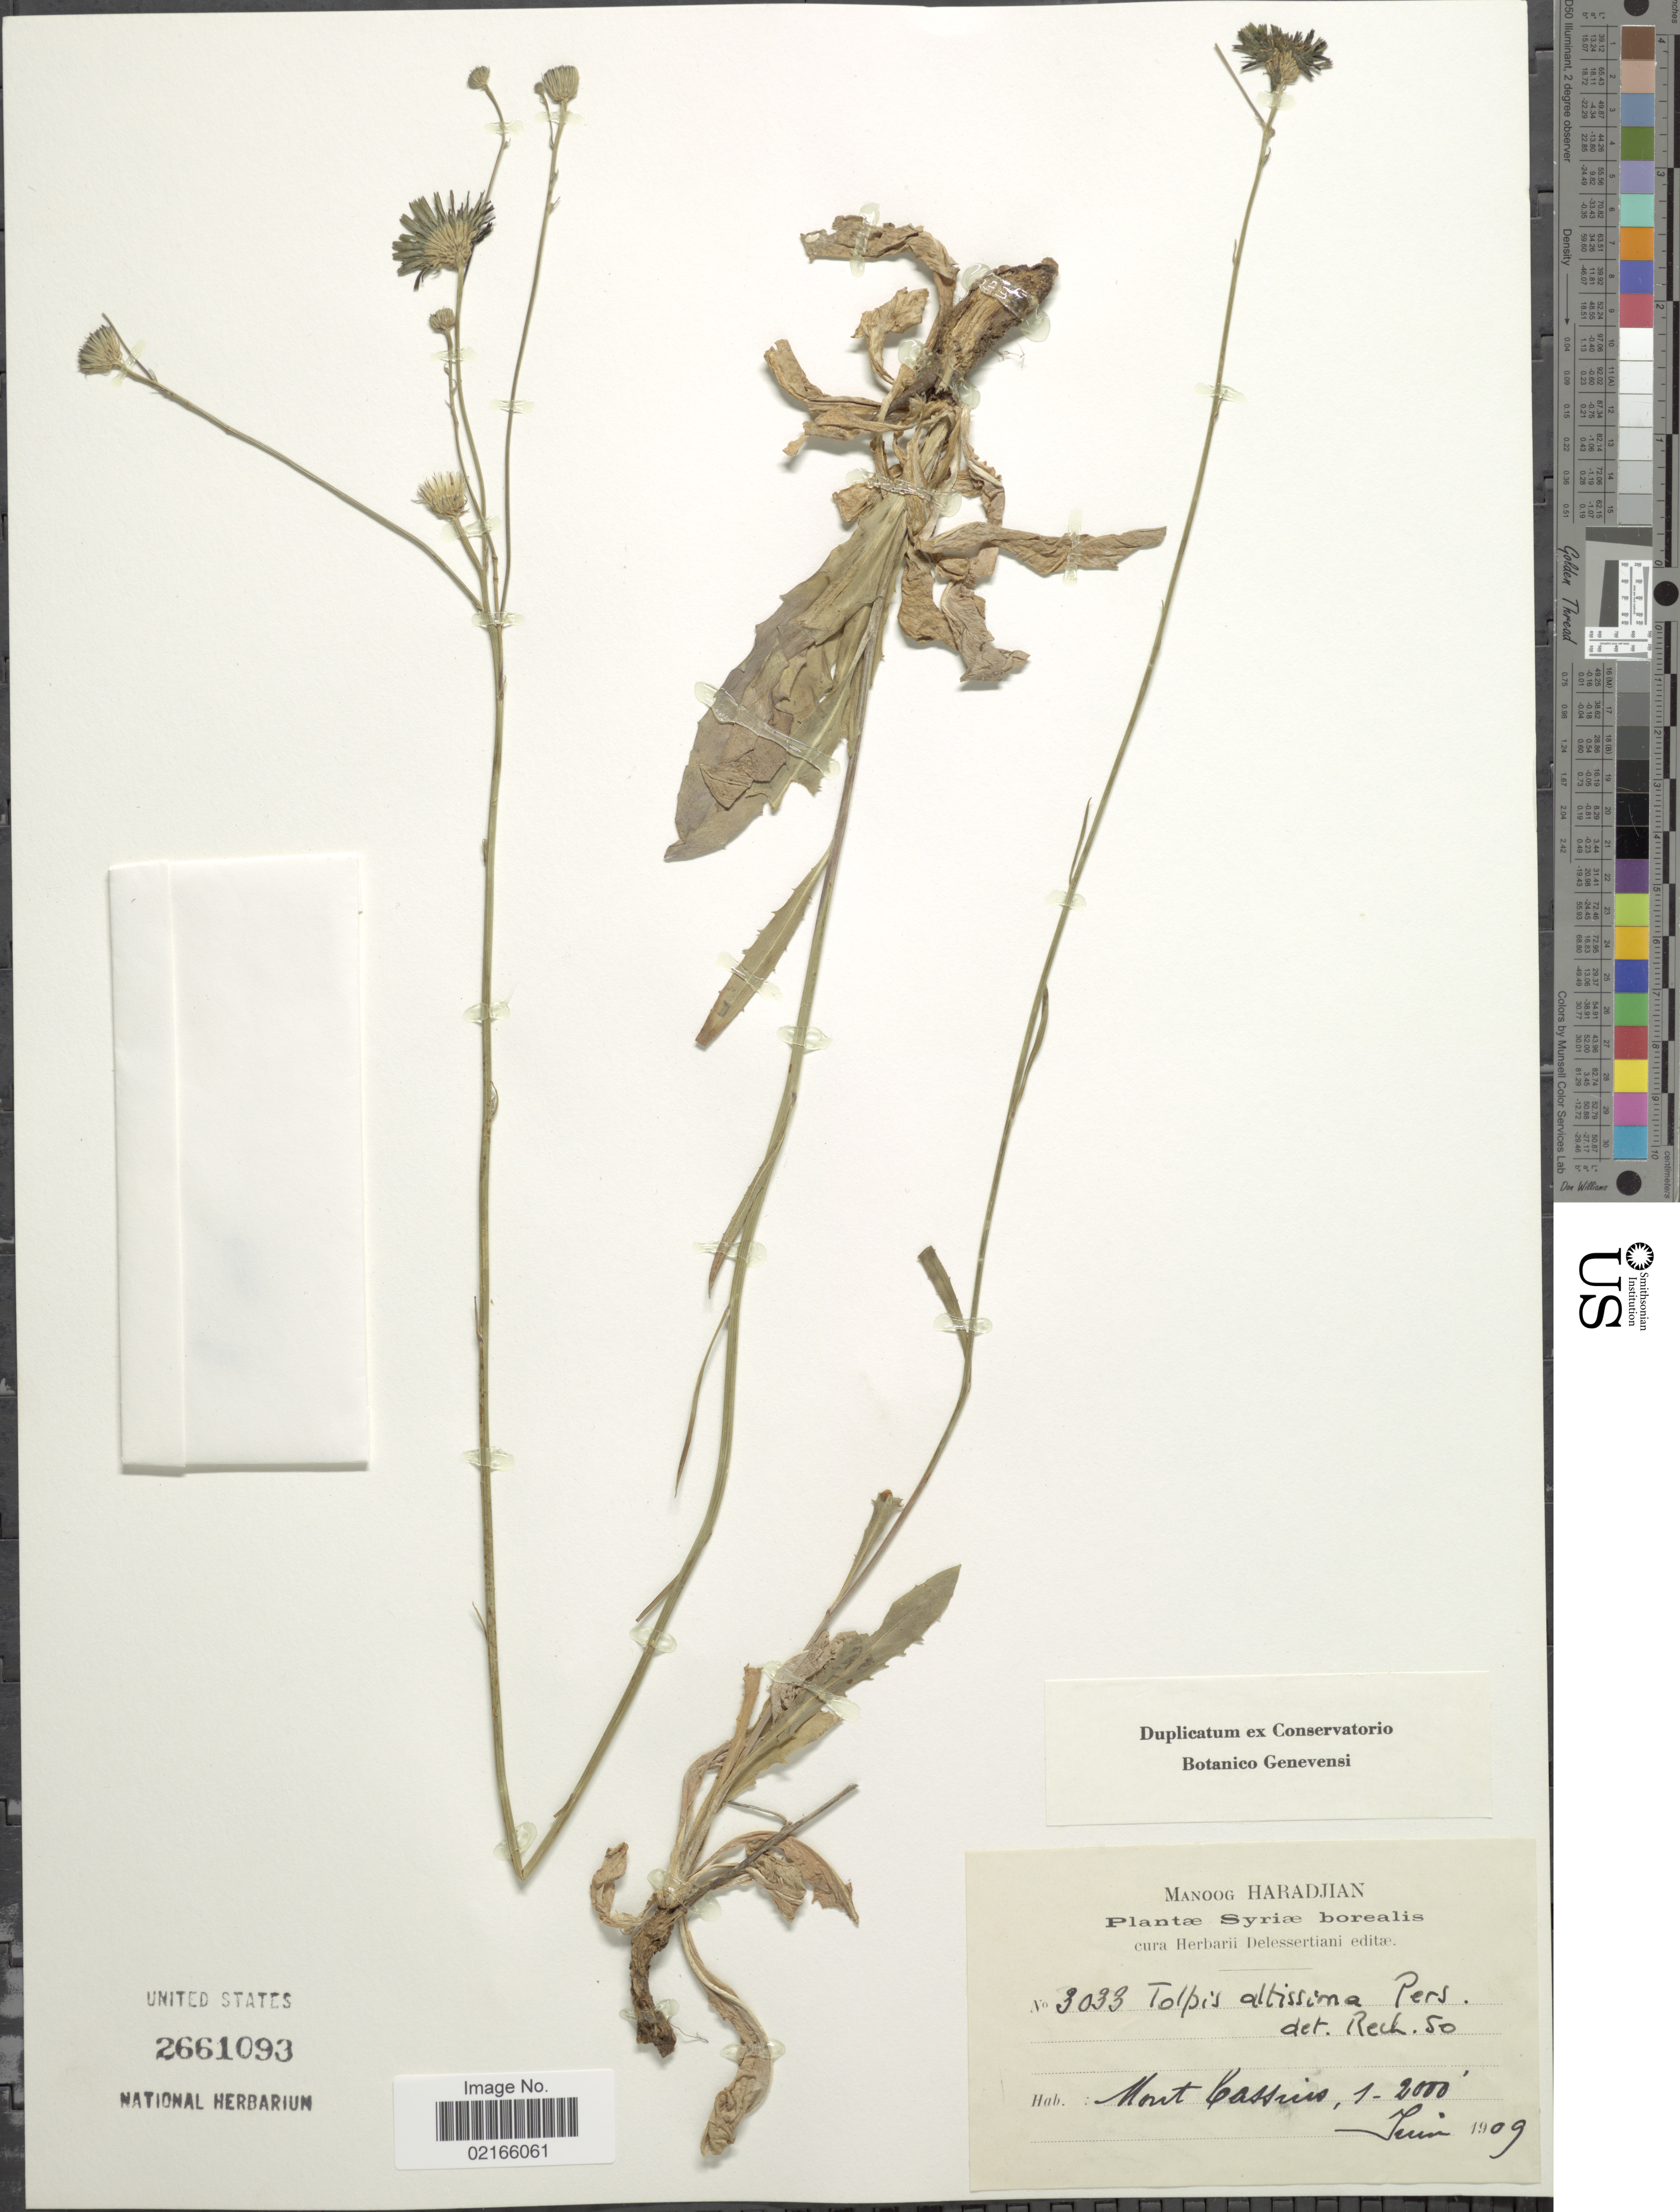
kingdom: Plantae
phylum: Tracheophyta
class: Magnoliopsida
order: Asterales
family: Asteraceae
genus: Tolpis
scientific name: Tolpis virgata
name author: (Desf.) Bertol.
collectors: M. Haradjian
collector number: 3033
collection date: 1909-06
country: Syria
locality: Mont Cassuis [interpreted]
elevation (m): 305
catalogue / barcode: US 2661093